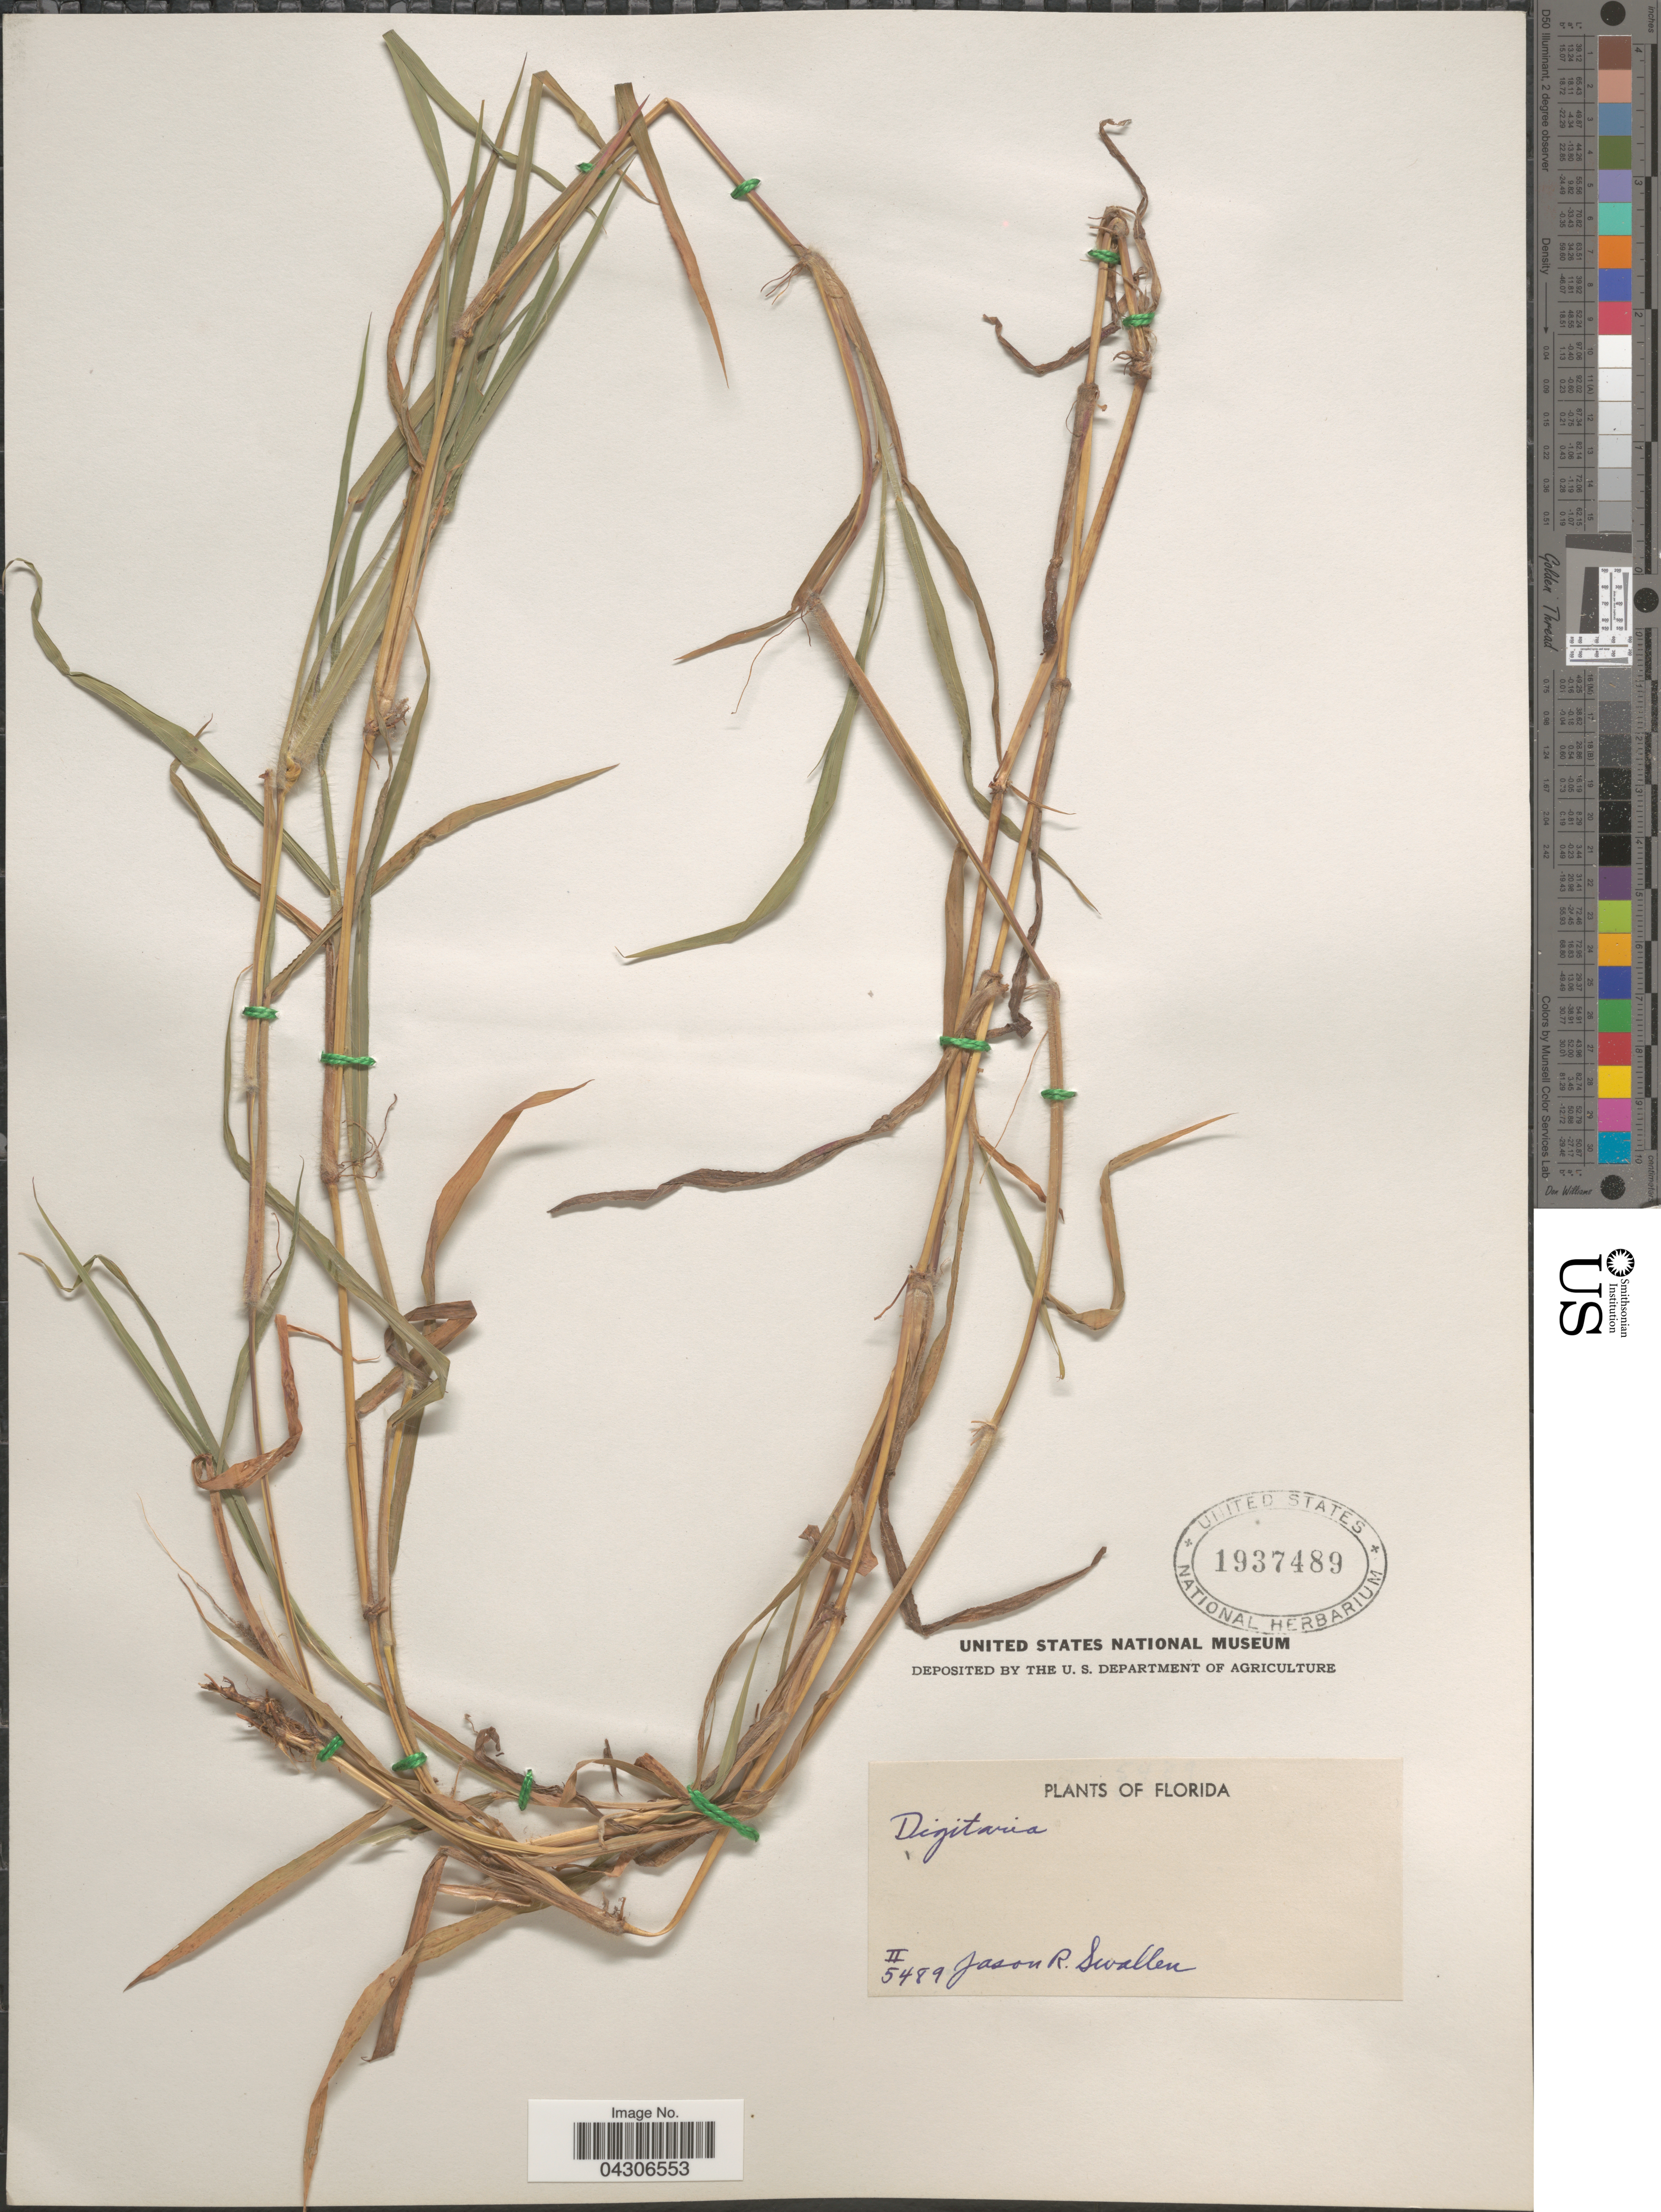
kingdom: Plantae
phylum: Tracheophyta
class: Liliopsida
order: Poales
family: Poaceae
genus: Digitaria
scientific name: Digitaria sp.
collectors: J. R. Swallen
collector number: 5489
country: United States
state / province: Florida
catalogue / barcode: US 1937489